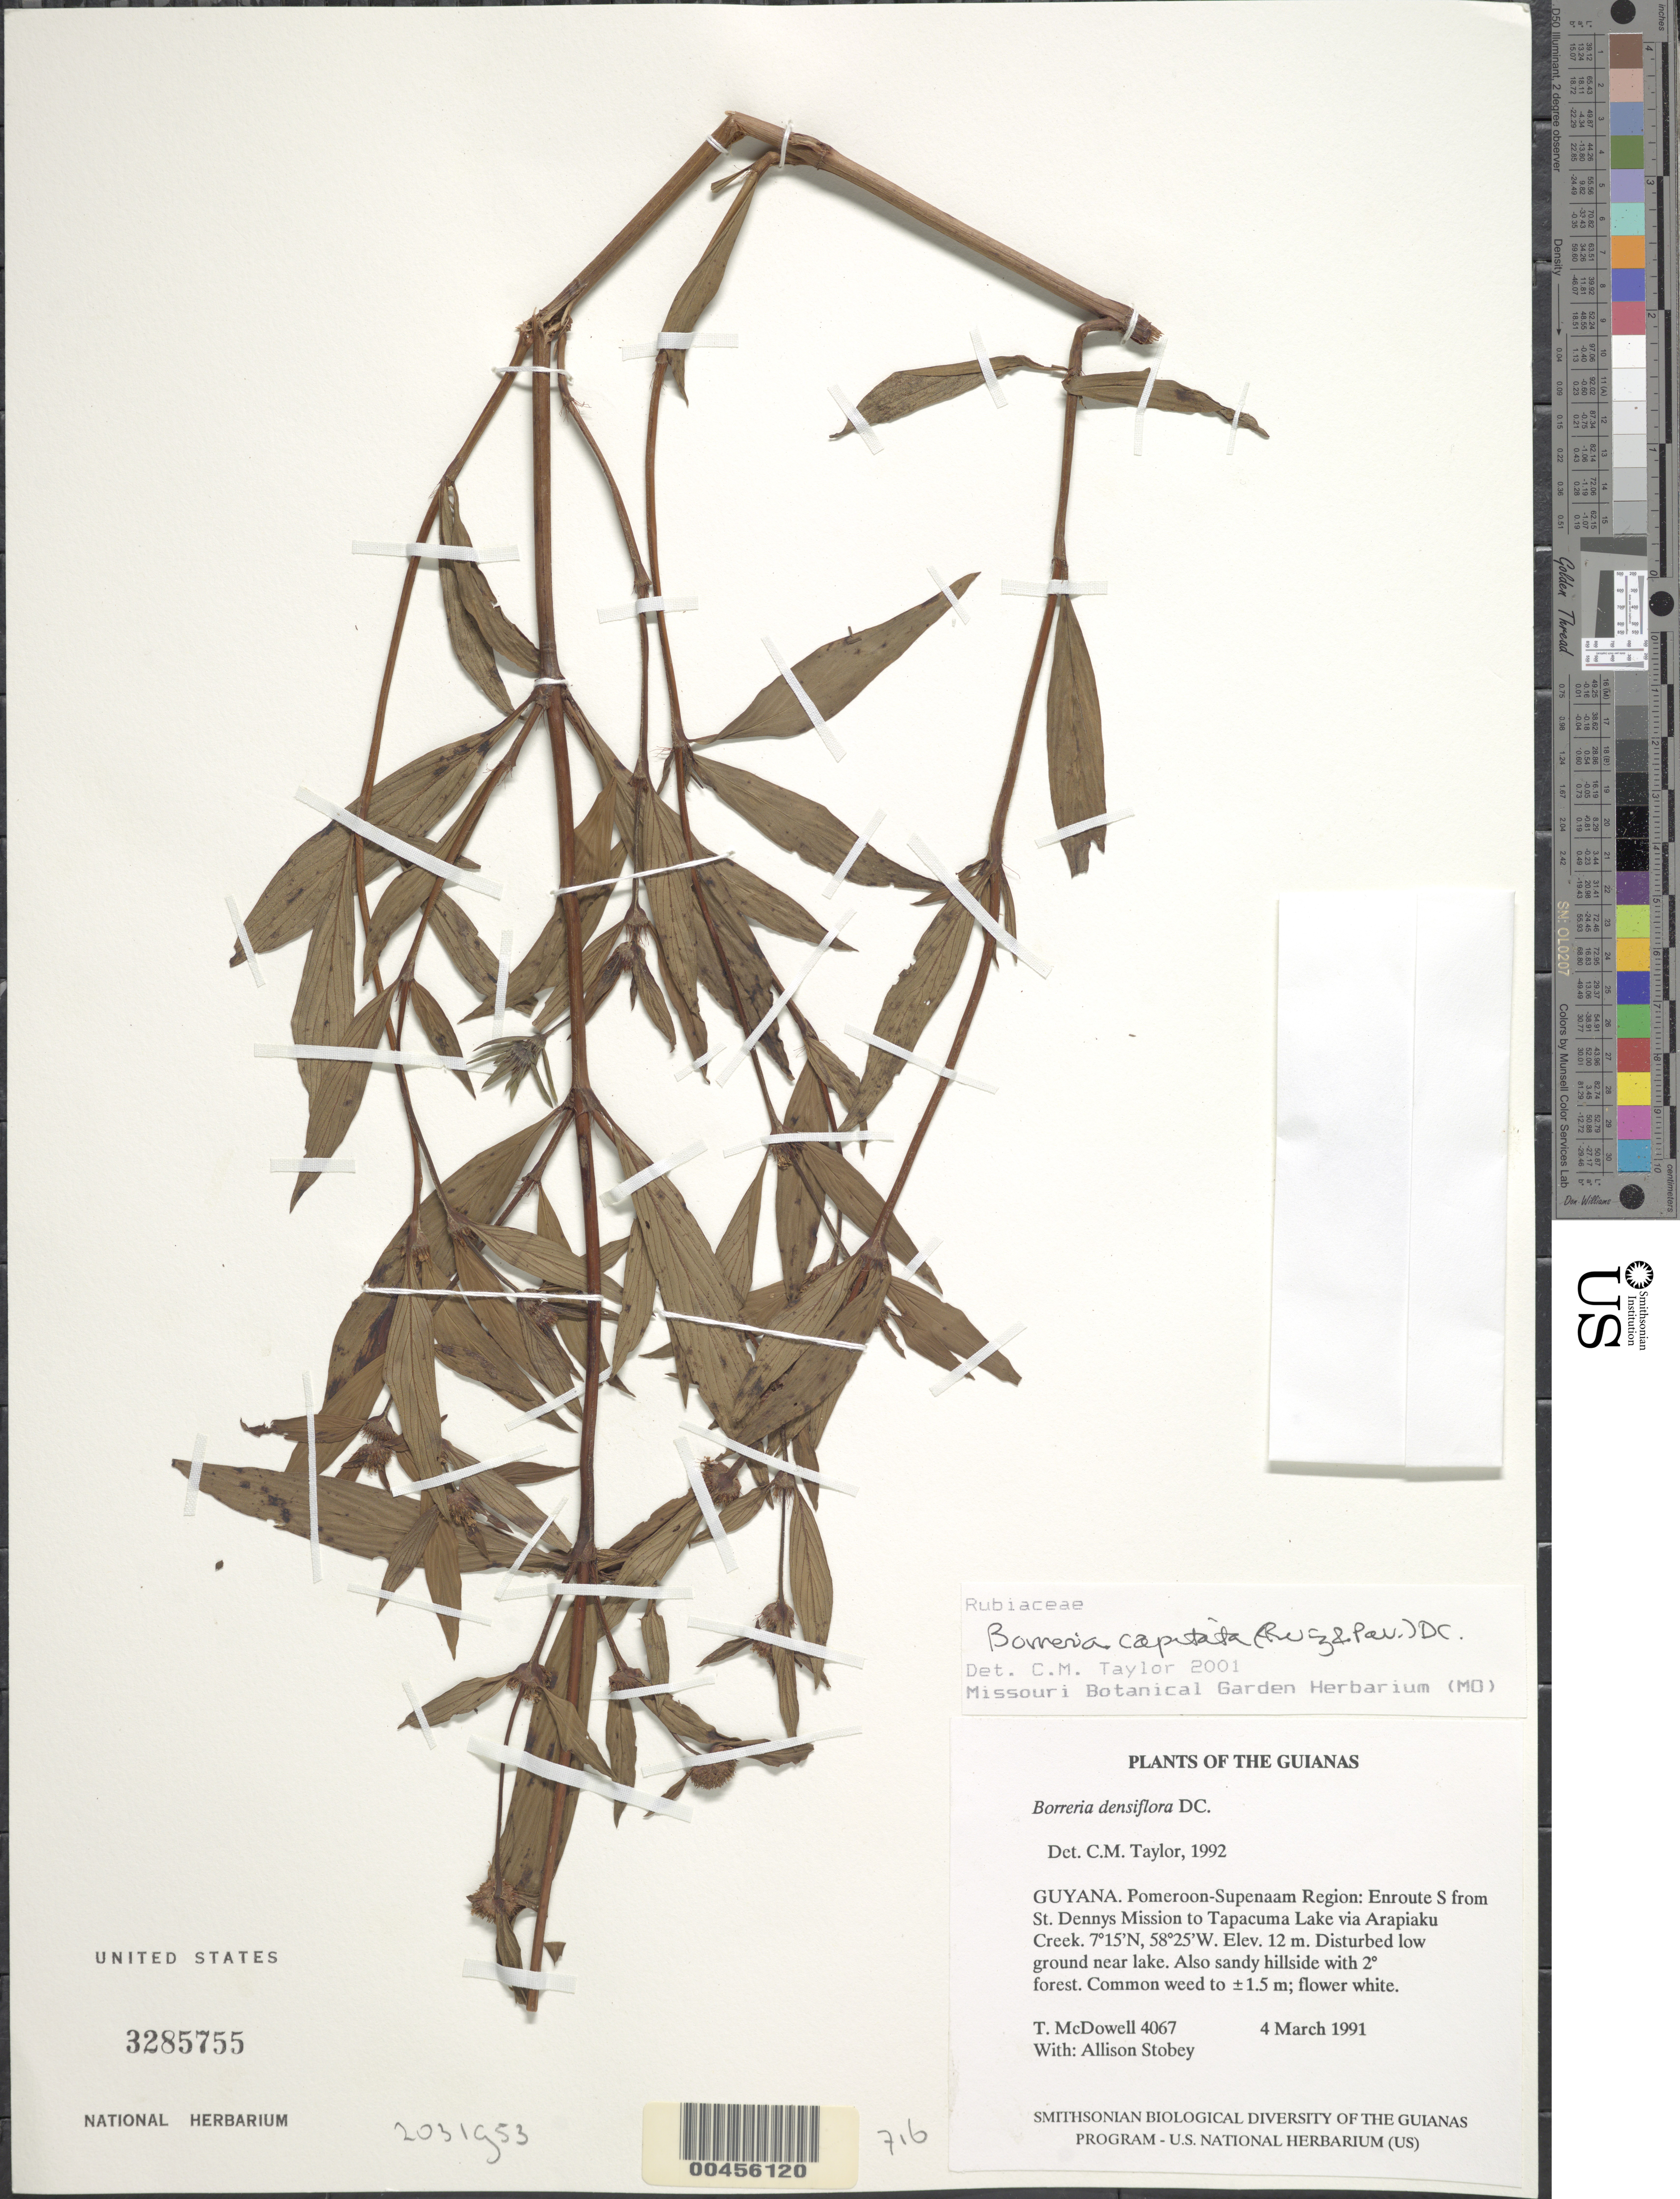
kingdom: Plantae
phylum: Tracheophyta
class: Magnoliopsida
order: Gentianales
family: Rubiaceae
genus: Spermacoce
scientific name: Spermacoce capitata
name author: Ruiz & Pav.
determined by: Delprete, P. G., Herb. de Guyane Cay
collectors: T. McDowell, D. Gopaul, C. N. Horn & J. H. Wiersema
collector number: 4067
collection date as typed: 4 March 1991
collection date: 1991-03-04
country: Guyana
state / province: Pomeroon-Supenaam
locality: Enroute S from St. Dennys Mission to Tapacuma Lake via Arapiaku Creek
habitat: Disturbed low ground near lake. Also sandy hillside with secondary forest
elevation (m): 12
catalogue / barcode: US 3285755